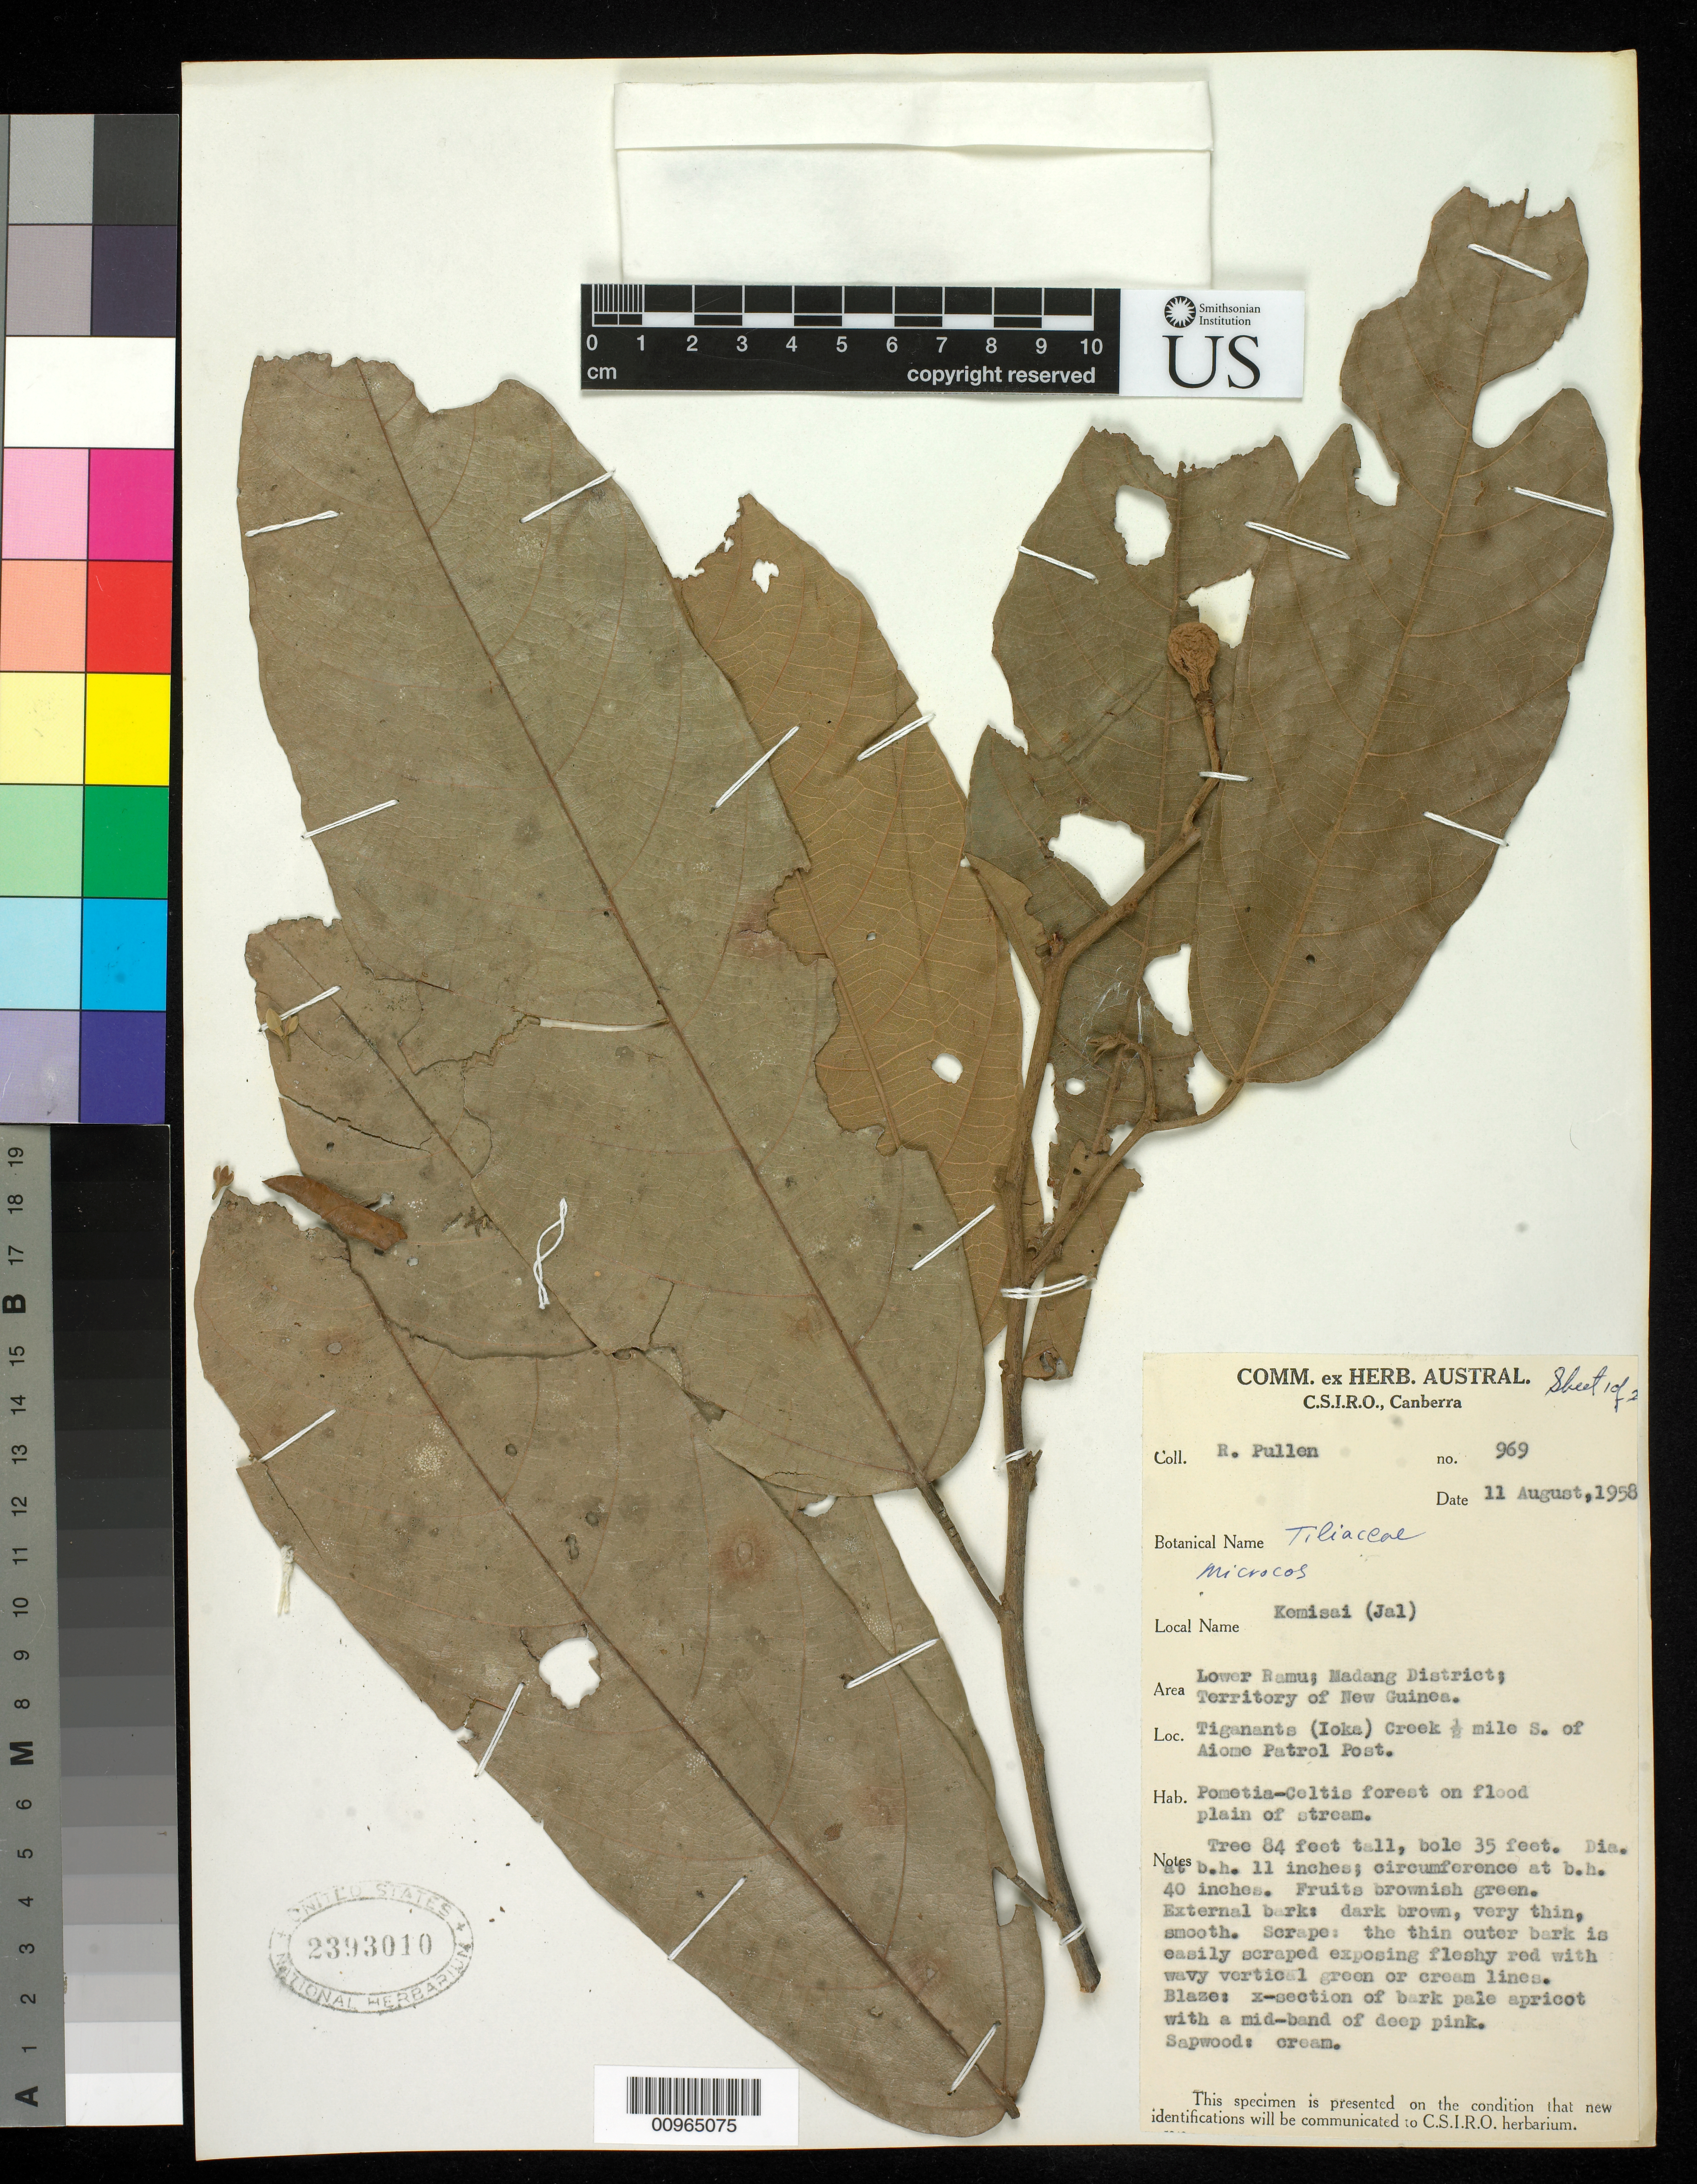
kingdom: Plantae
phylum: Tracheophyta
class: Magnoliopsida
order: Malvales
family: Malvaceae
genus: Microcos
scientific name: Microcos sp.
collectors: R. Pullen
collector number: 969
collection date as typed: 11 Aug 1958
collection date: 1958-08-11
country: Papua New Guinea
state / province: Madang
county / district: Ramu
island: New Guinea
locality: Tiganants (Ioka) Creek 1/2 mile s. of Aiomo Patrol Post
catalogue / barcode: US 2393010